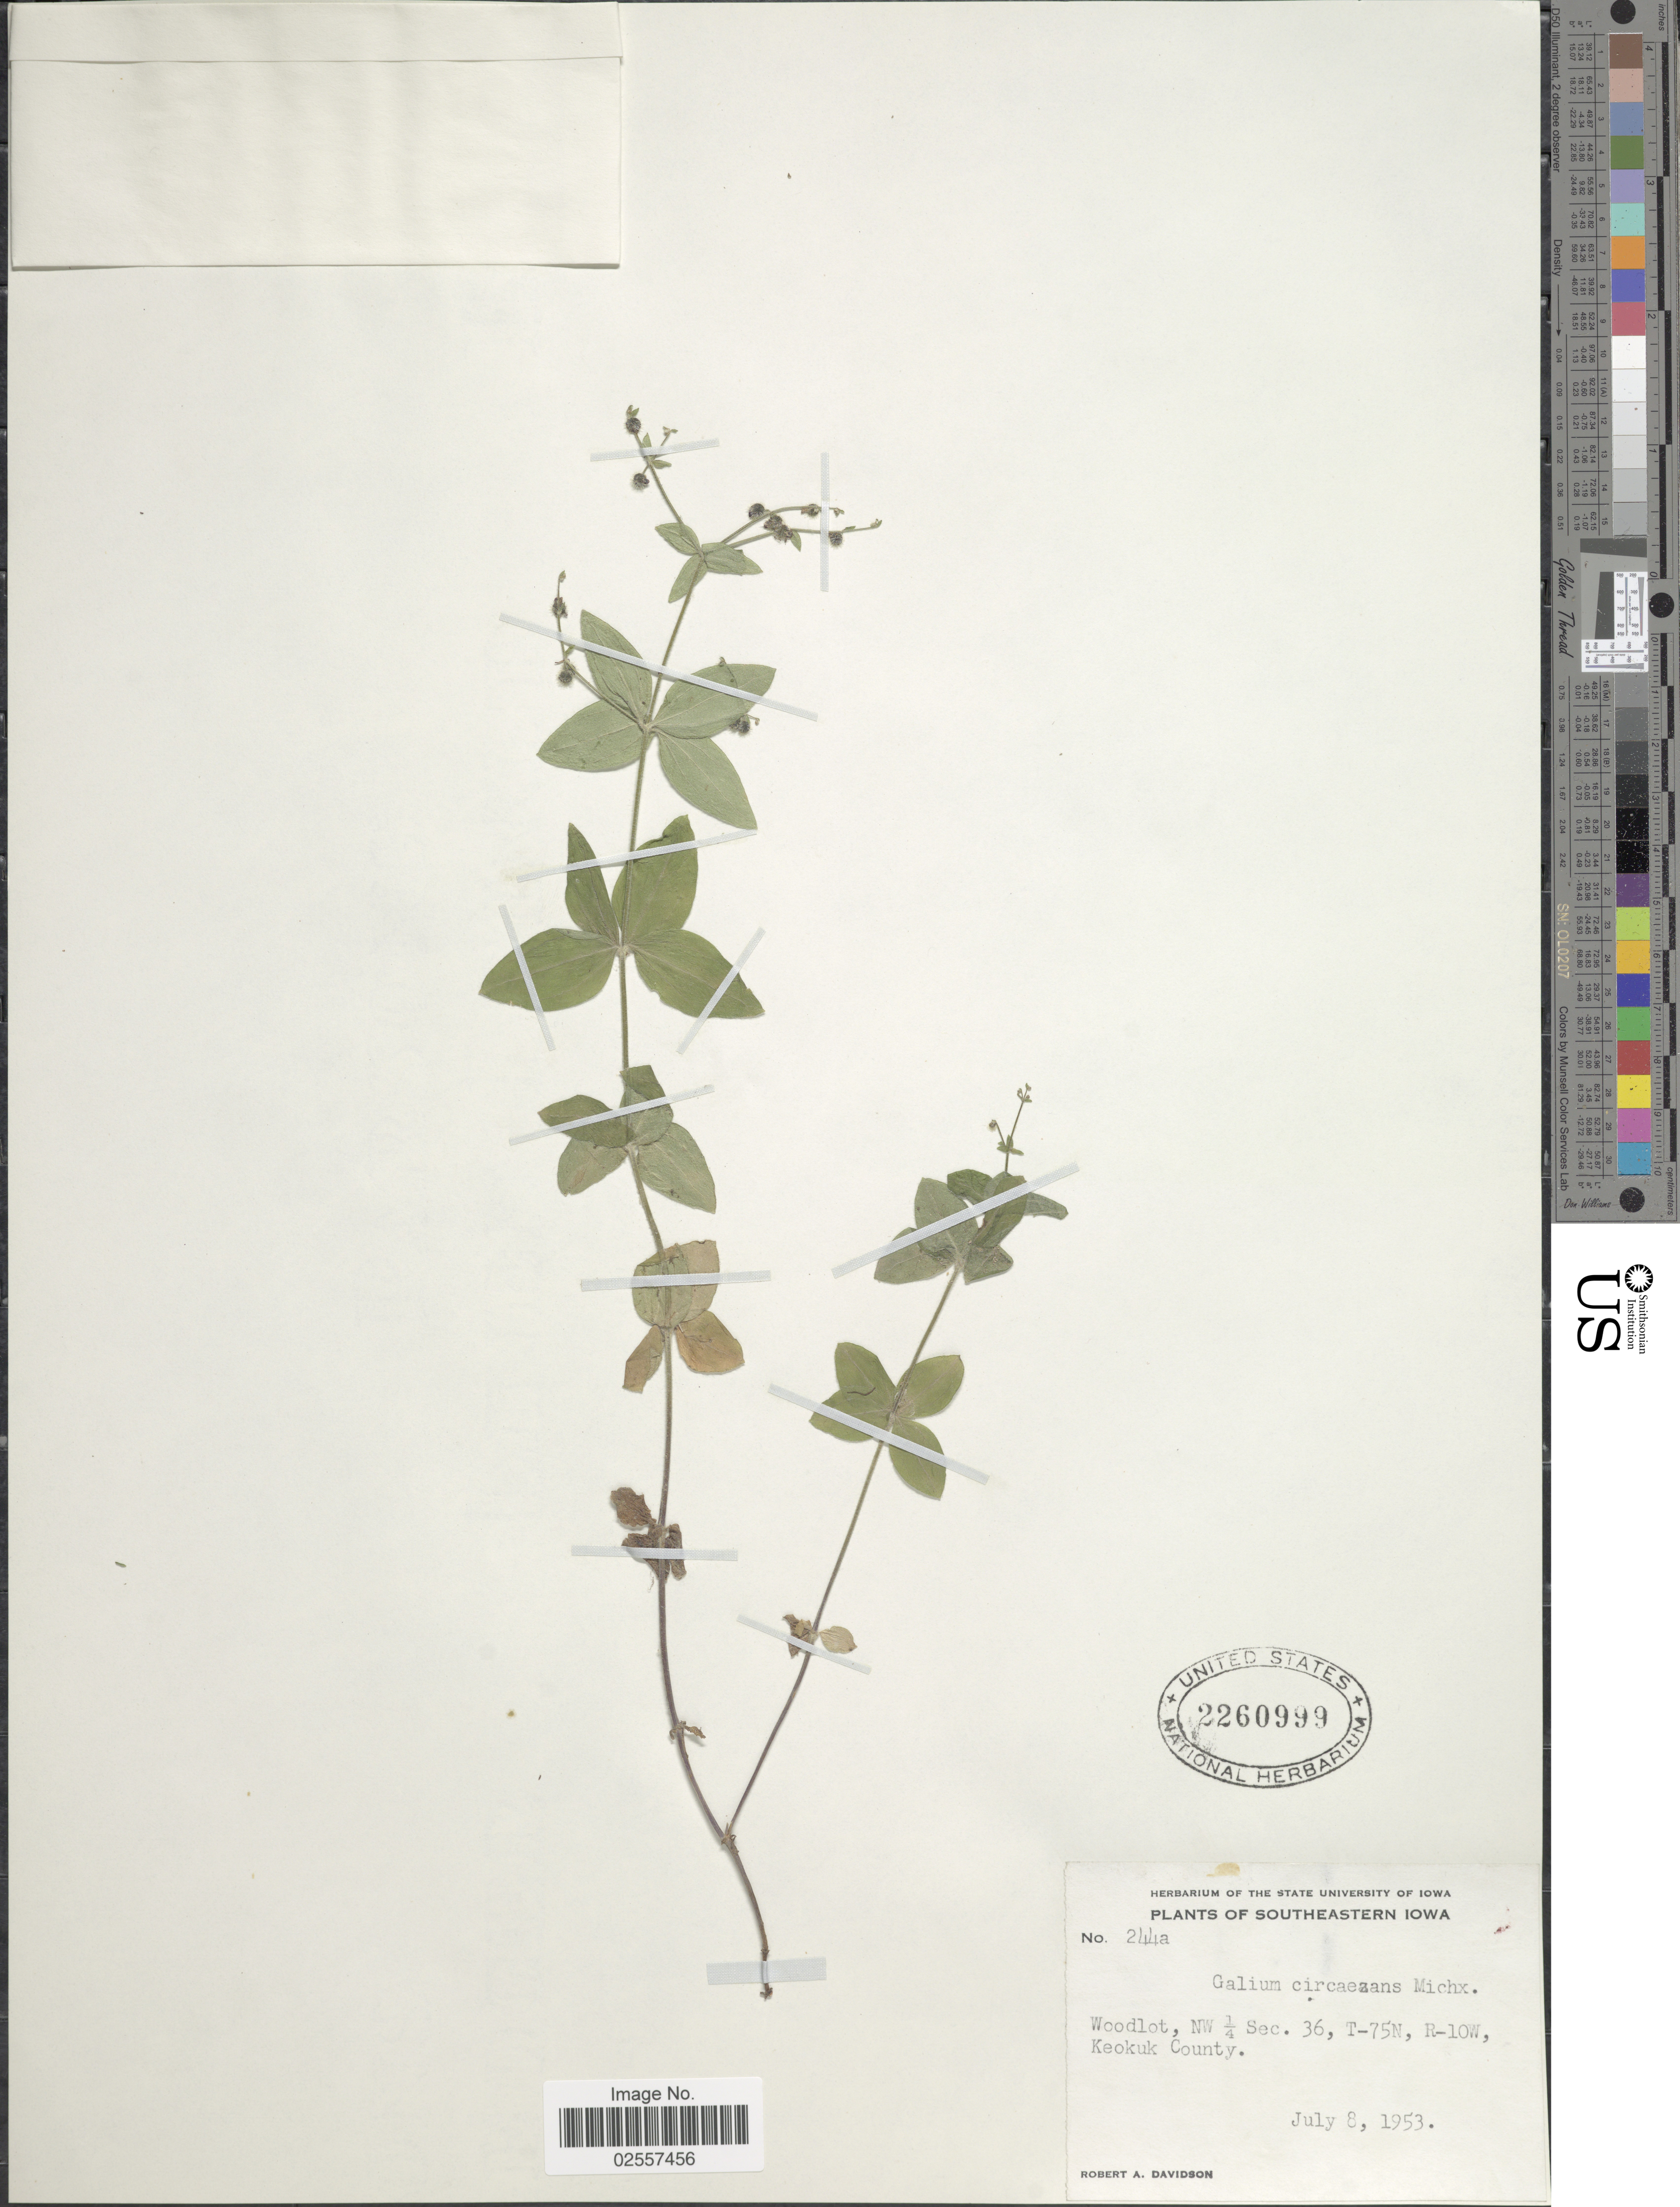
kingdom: Plantae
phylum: Tracheophyta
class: Magnoliopsida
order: Gentianales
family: Rubiaceae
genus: Galium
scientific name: Galium circaezans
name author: Michx.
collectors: R. A. Davidson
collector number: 244a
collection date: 1953-07-08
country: United States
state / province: Iowa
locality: Southeastern Iowa, Woodlot, NW ¼ Sec. 36, T-75N, R-10W, Keokuk County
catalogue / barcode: US 2260999